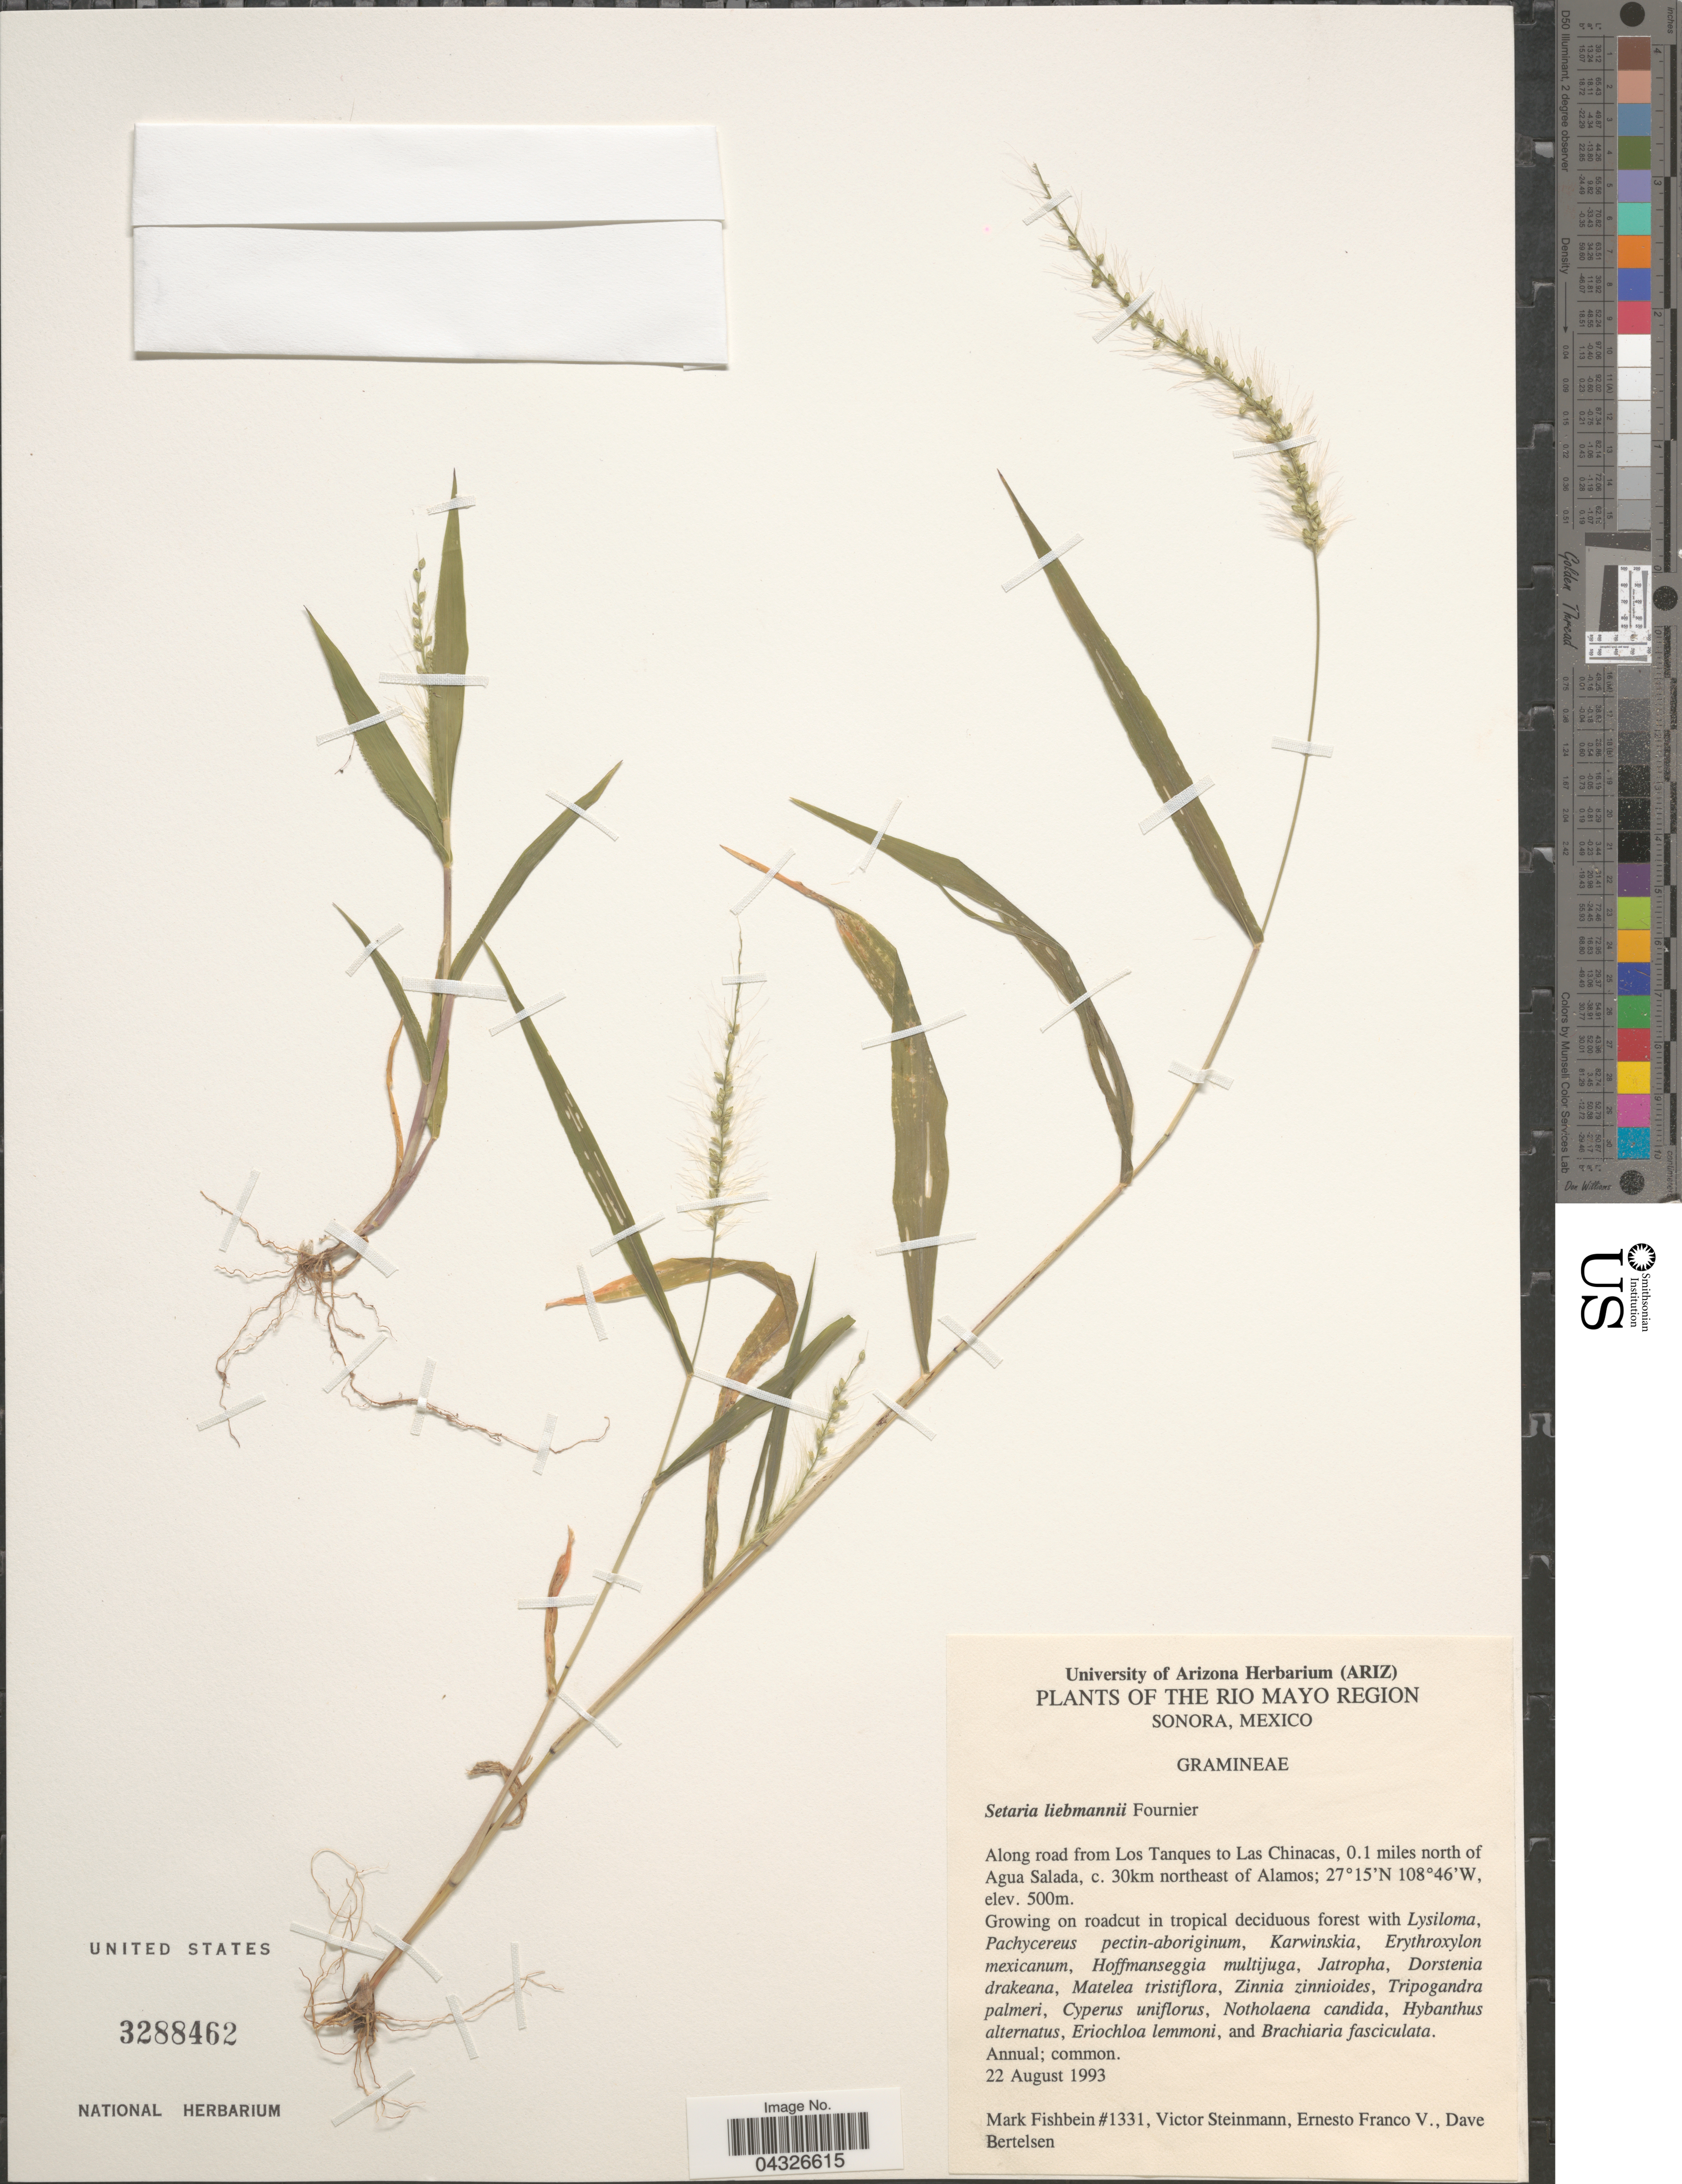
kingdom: Plantae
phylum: Tracheophyta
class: Liliopsida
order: Poales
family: Poaceae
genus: Setaria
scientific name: Setaria liebmannii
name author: E. Fourn.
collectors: M. Fishbein, V. W. Steinmann, V. Franco & D. Bertelson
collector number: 1331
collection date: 1993-08-22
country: Mexico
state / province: Sonora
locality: Rio Mayo Region. Along road from Los Tanques to Las Chinacas, 0.1 miles north of Agua Salada, c. 30km northeast of Alamos.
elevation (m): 500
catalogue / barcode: US 3288462